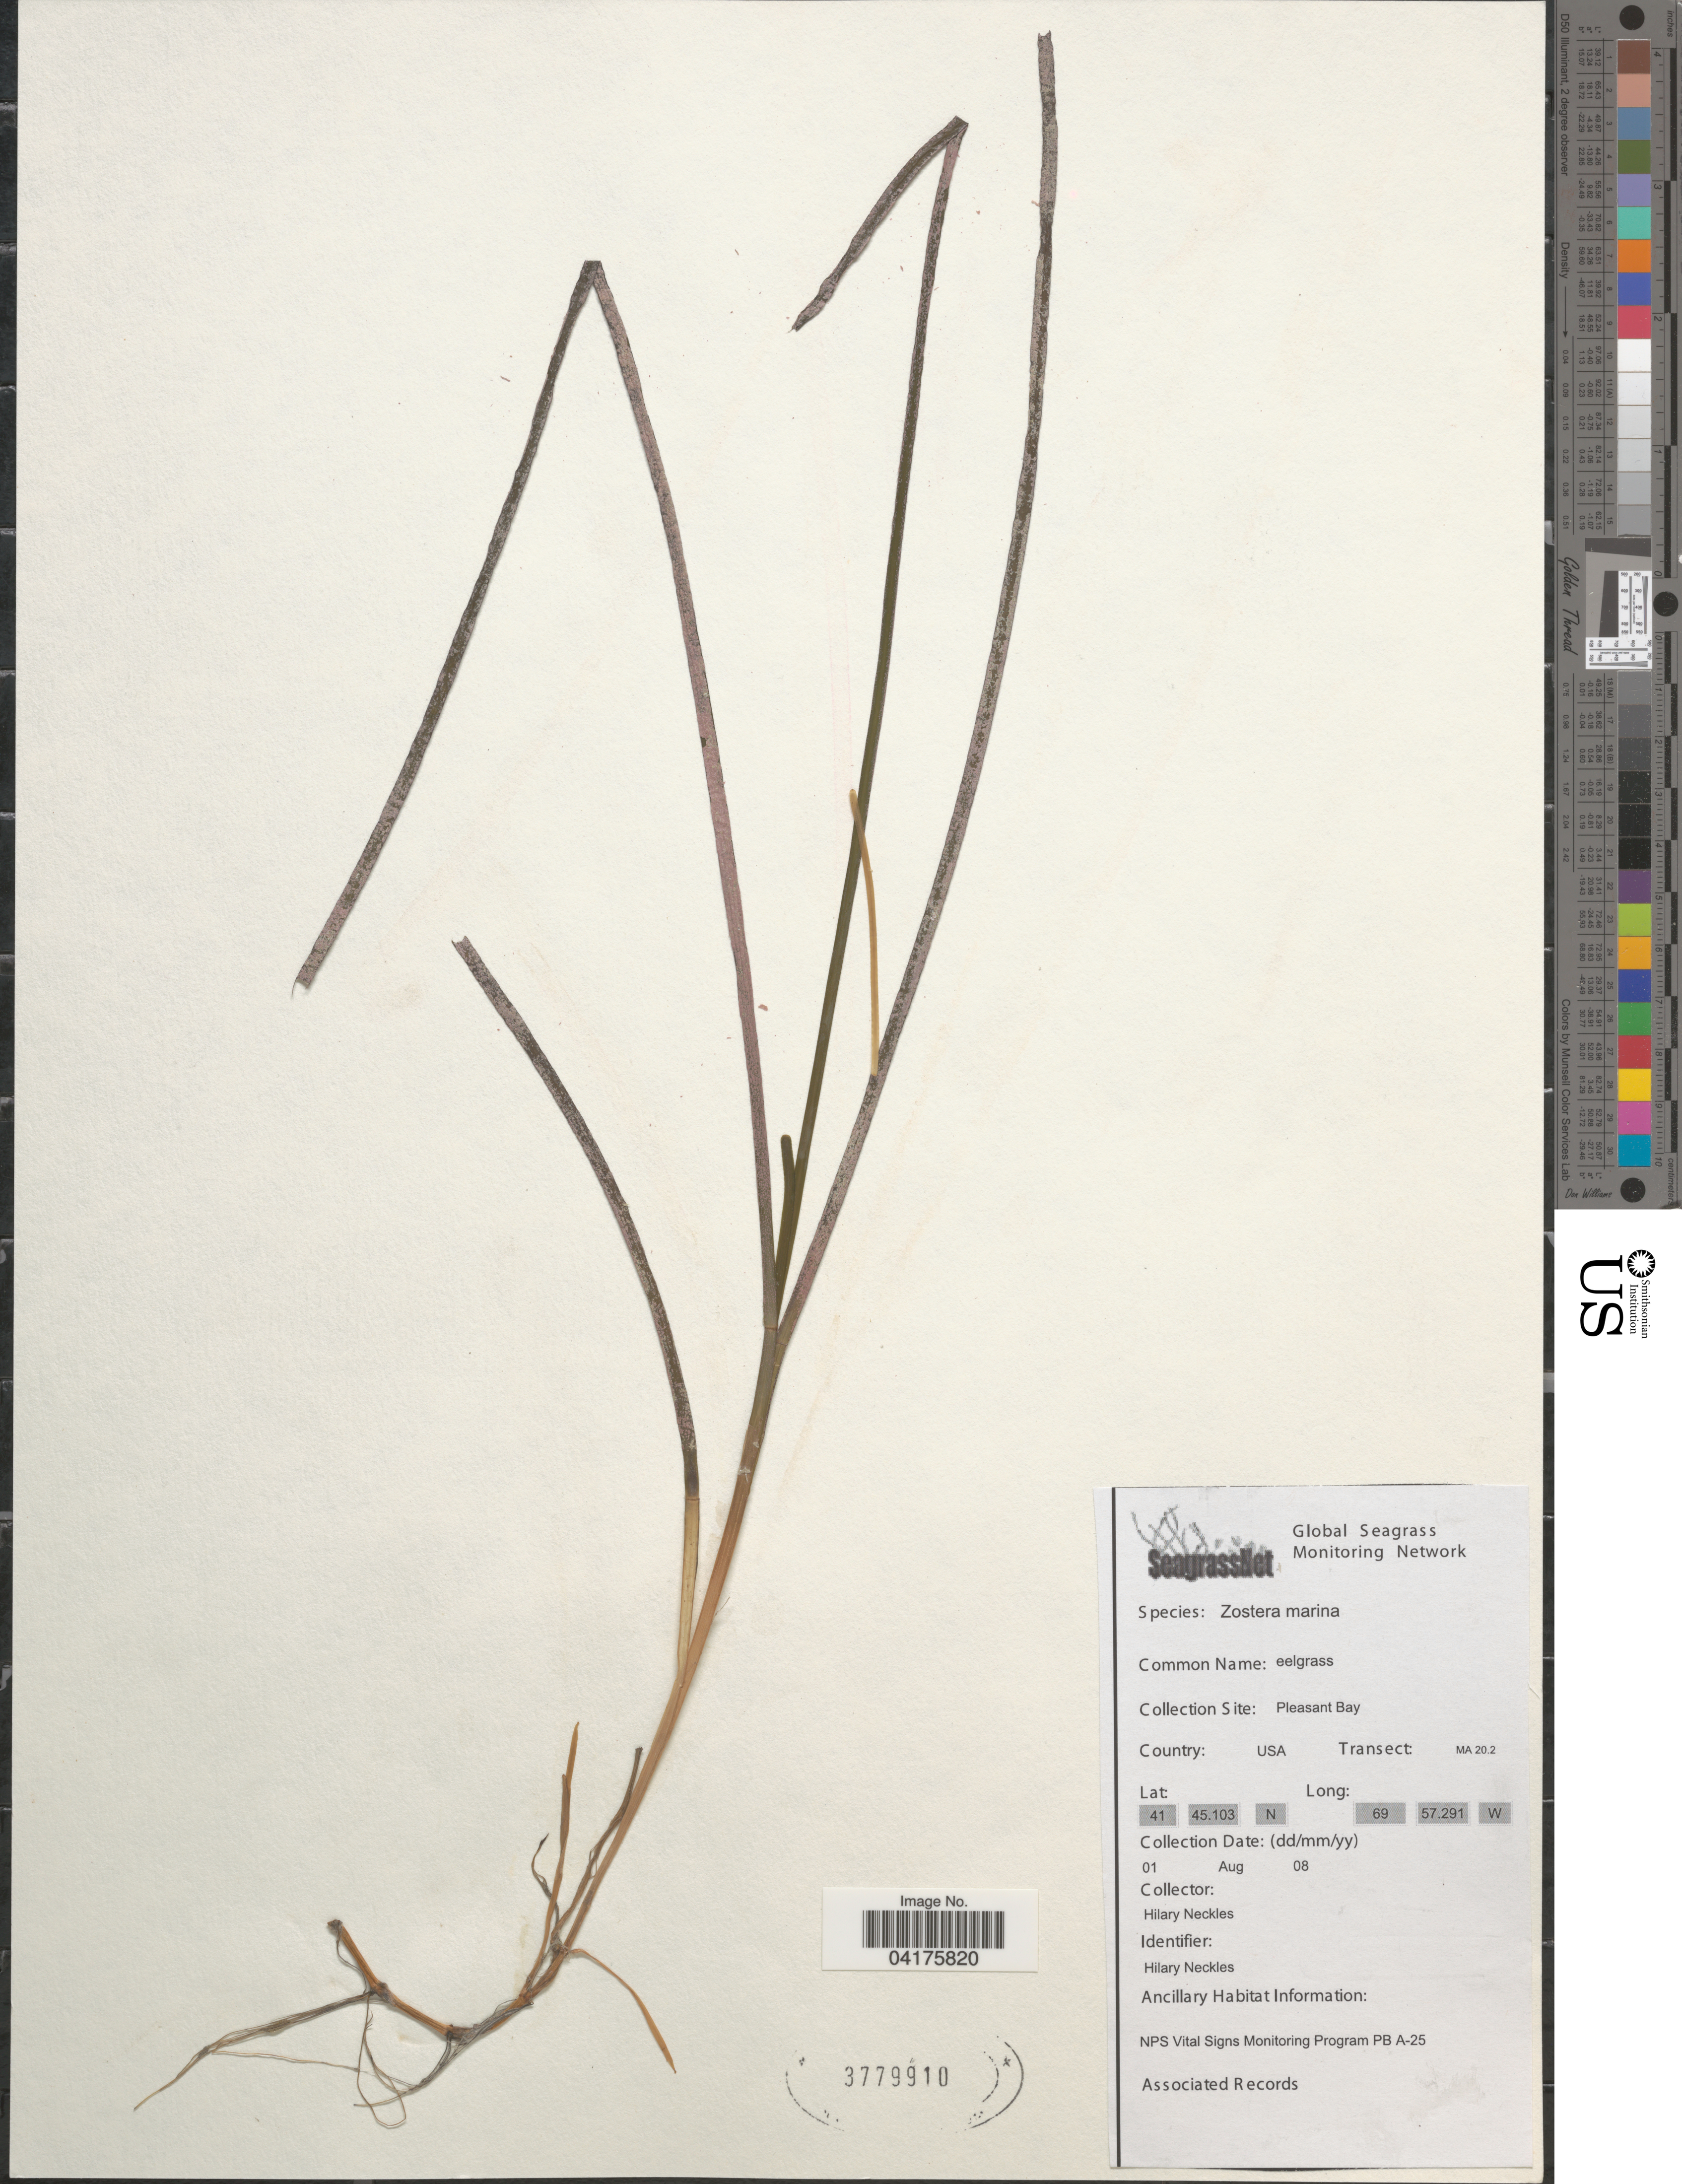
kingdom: Plantae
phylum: Tracheophyta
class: Liliopsida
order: Alismatales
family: Zosteraceae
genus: Zostera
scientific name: Zostera marina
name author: L.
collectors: H. Neckles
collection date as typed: Transcribed d/m/y: 1/8/8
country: United States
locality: Pleasant Bay.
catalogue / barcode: US 3779910